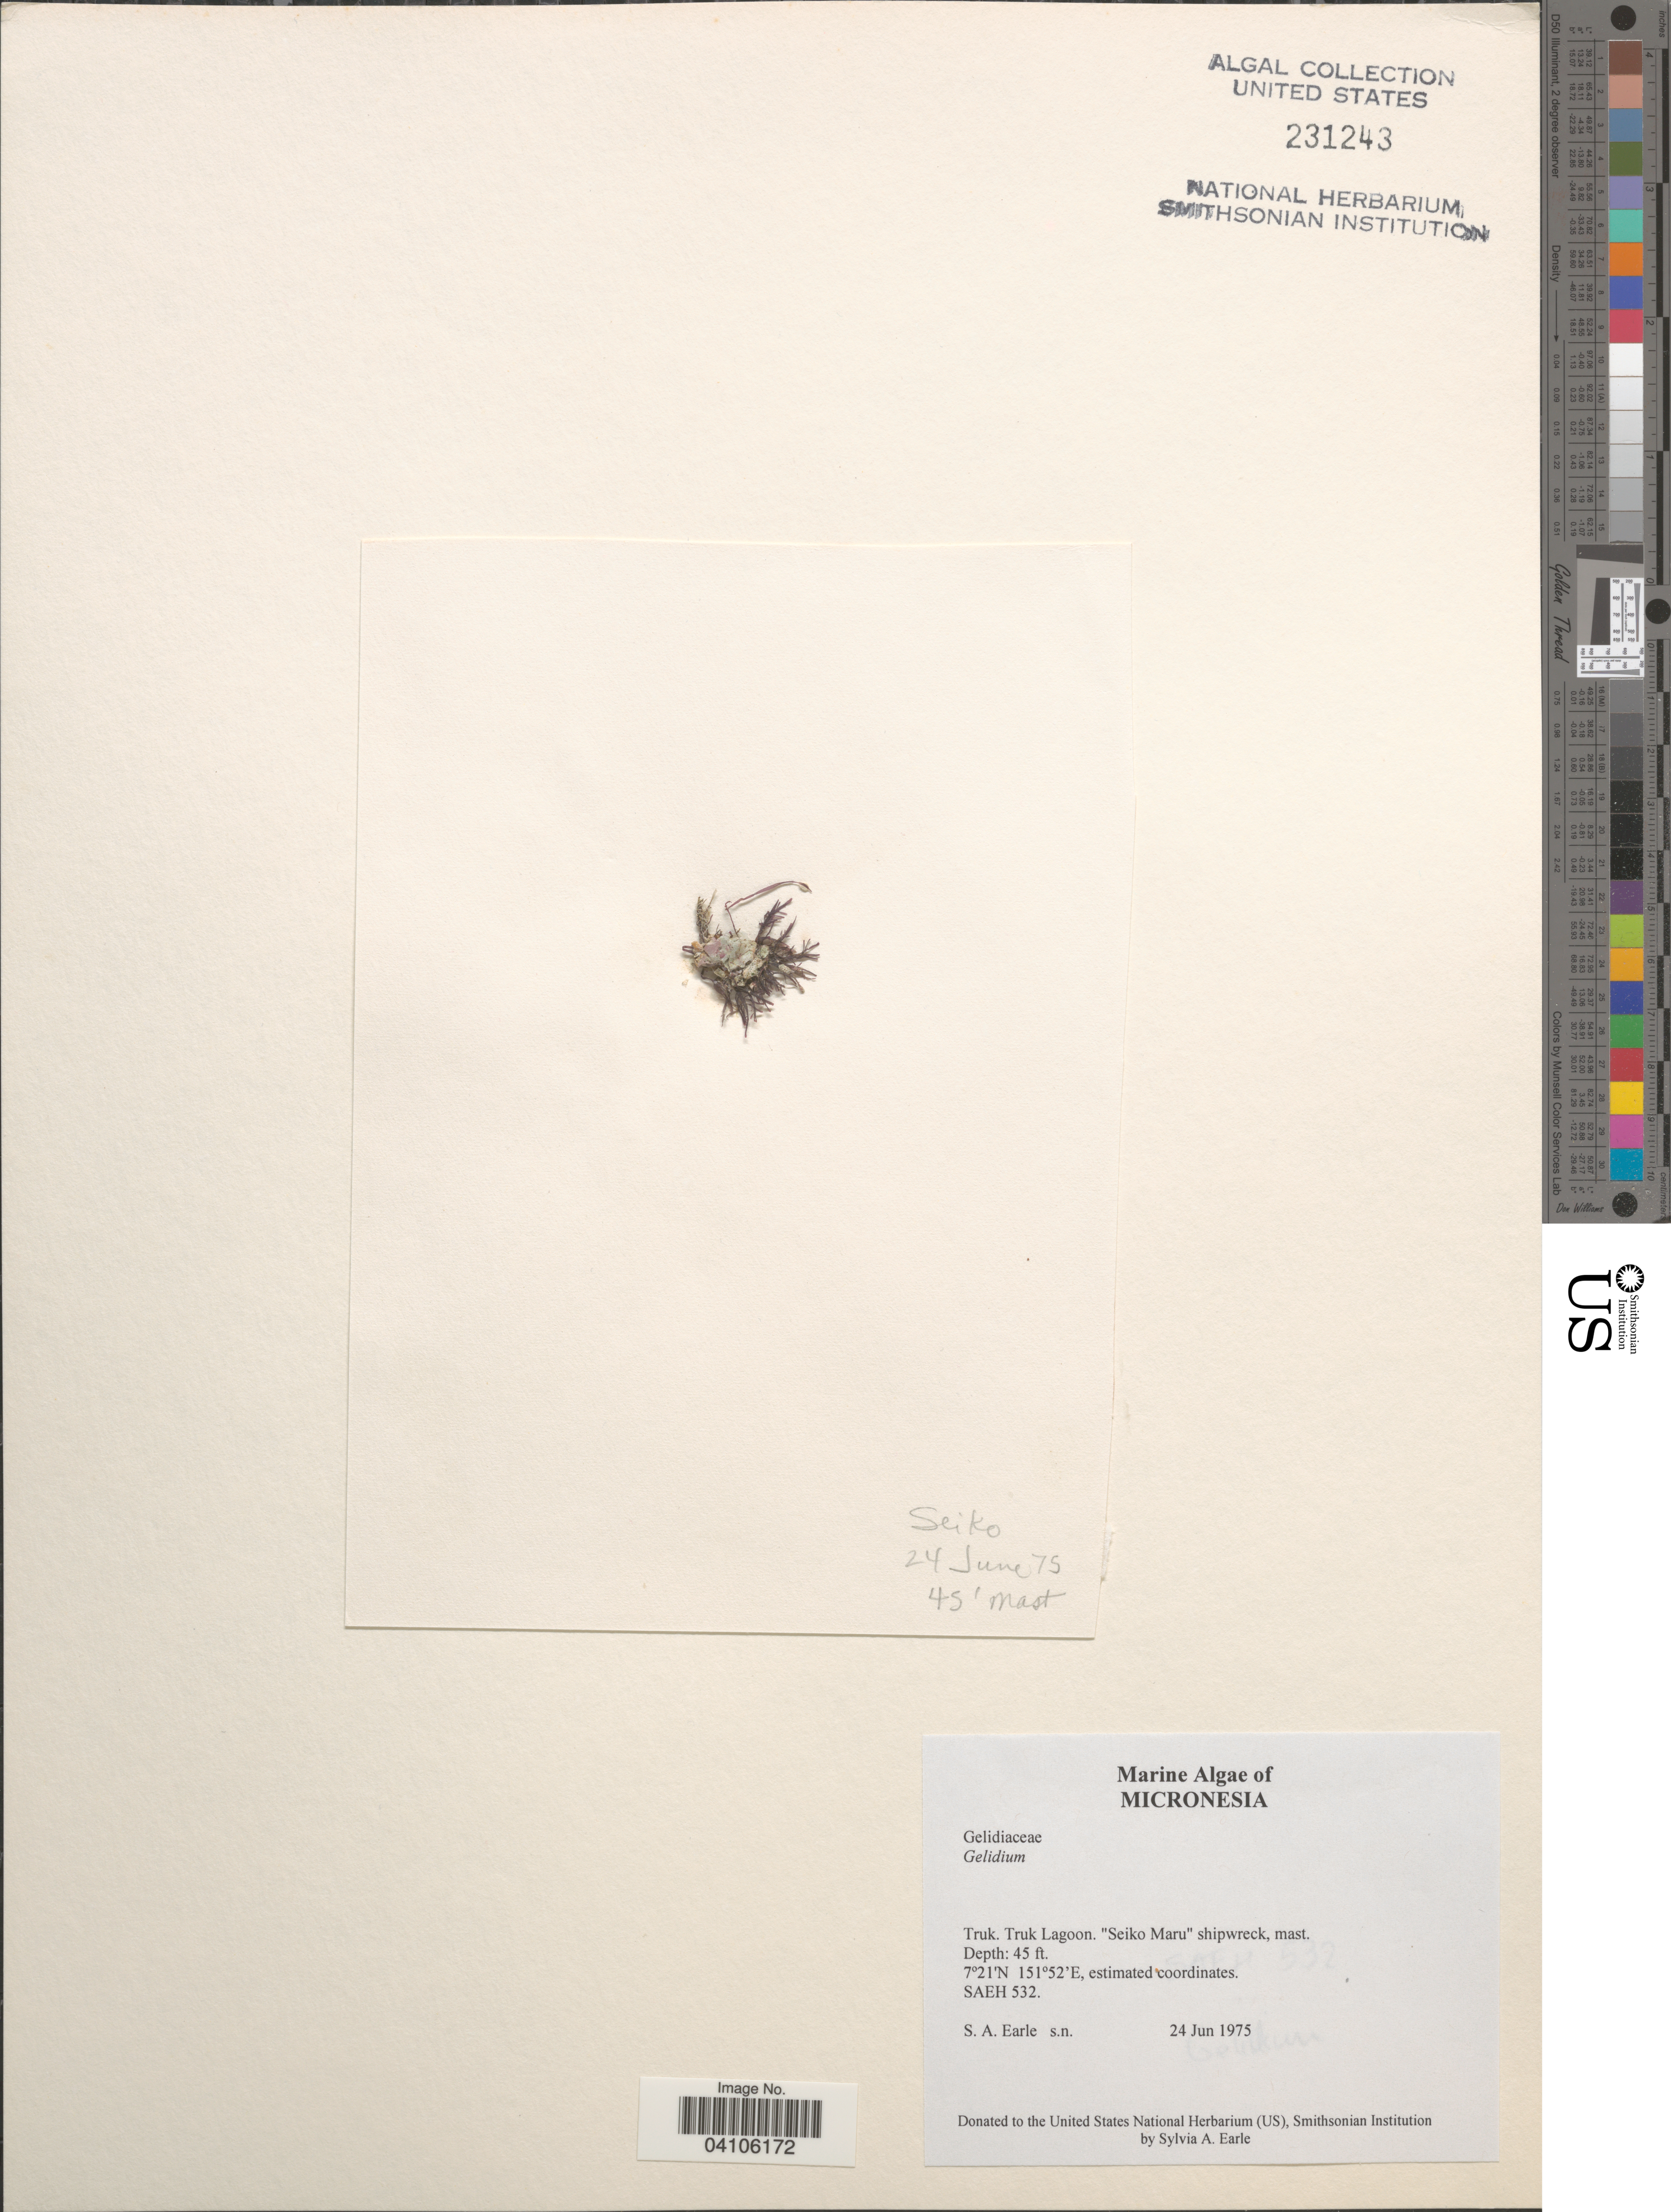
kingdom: Plantae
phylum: Rhodophyta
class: Florideophyceae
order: Gelidiales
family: Gelidiaceae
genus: Gelidium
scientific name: Gelidium sp.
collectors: S. A. Earle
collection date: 1975-06-24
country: Micronesia, Federated States of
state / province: Truk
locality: Truk Lagoon. "Seiko Maru" shipwreck, mast. SAEH 532.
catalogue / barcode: US 231243